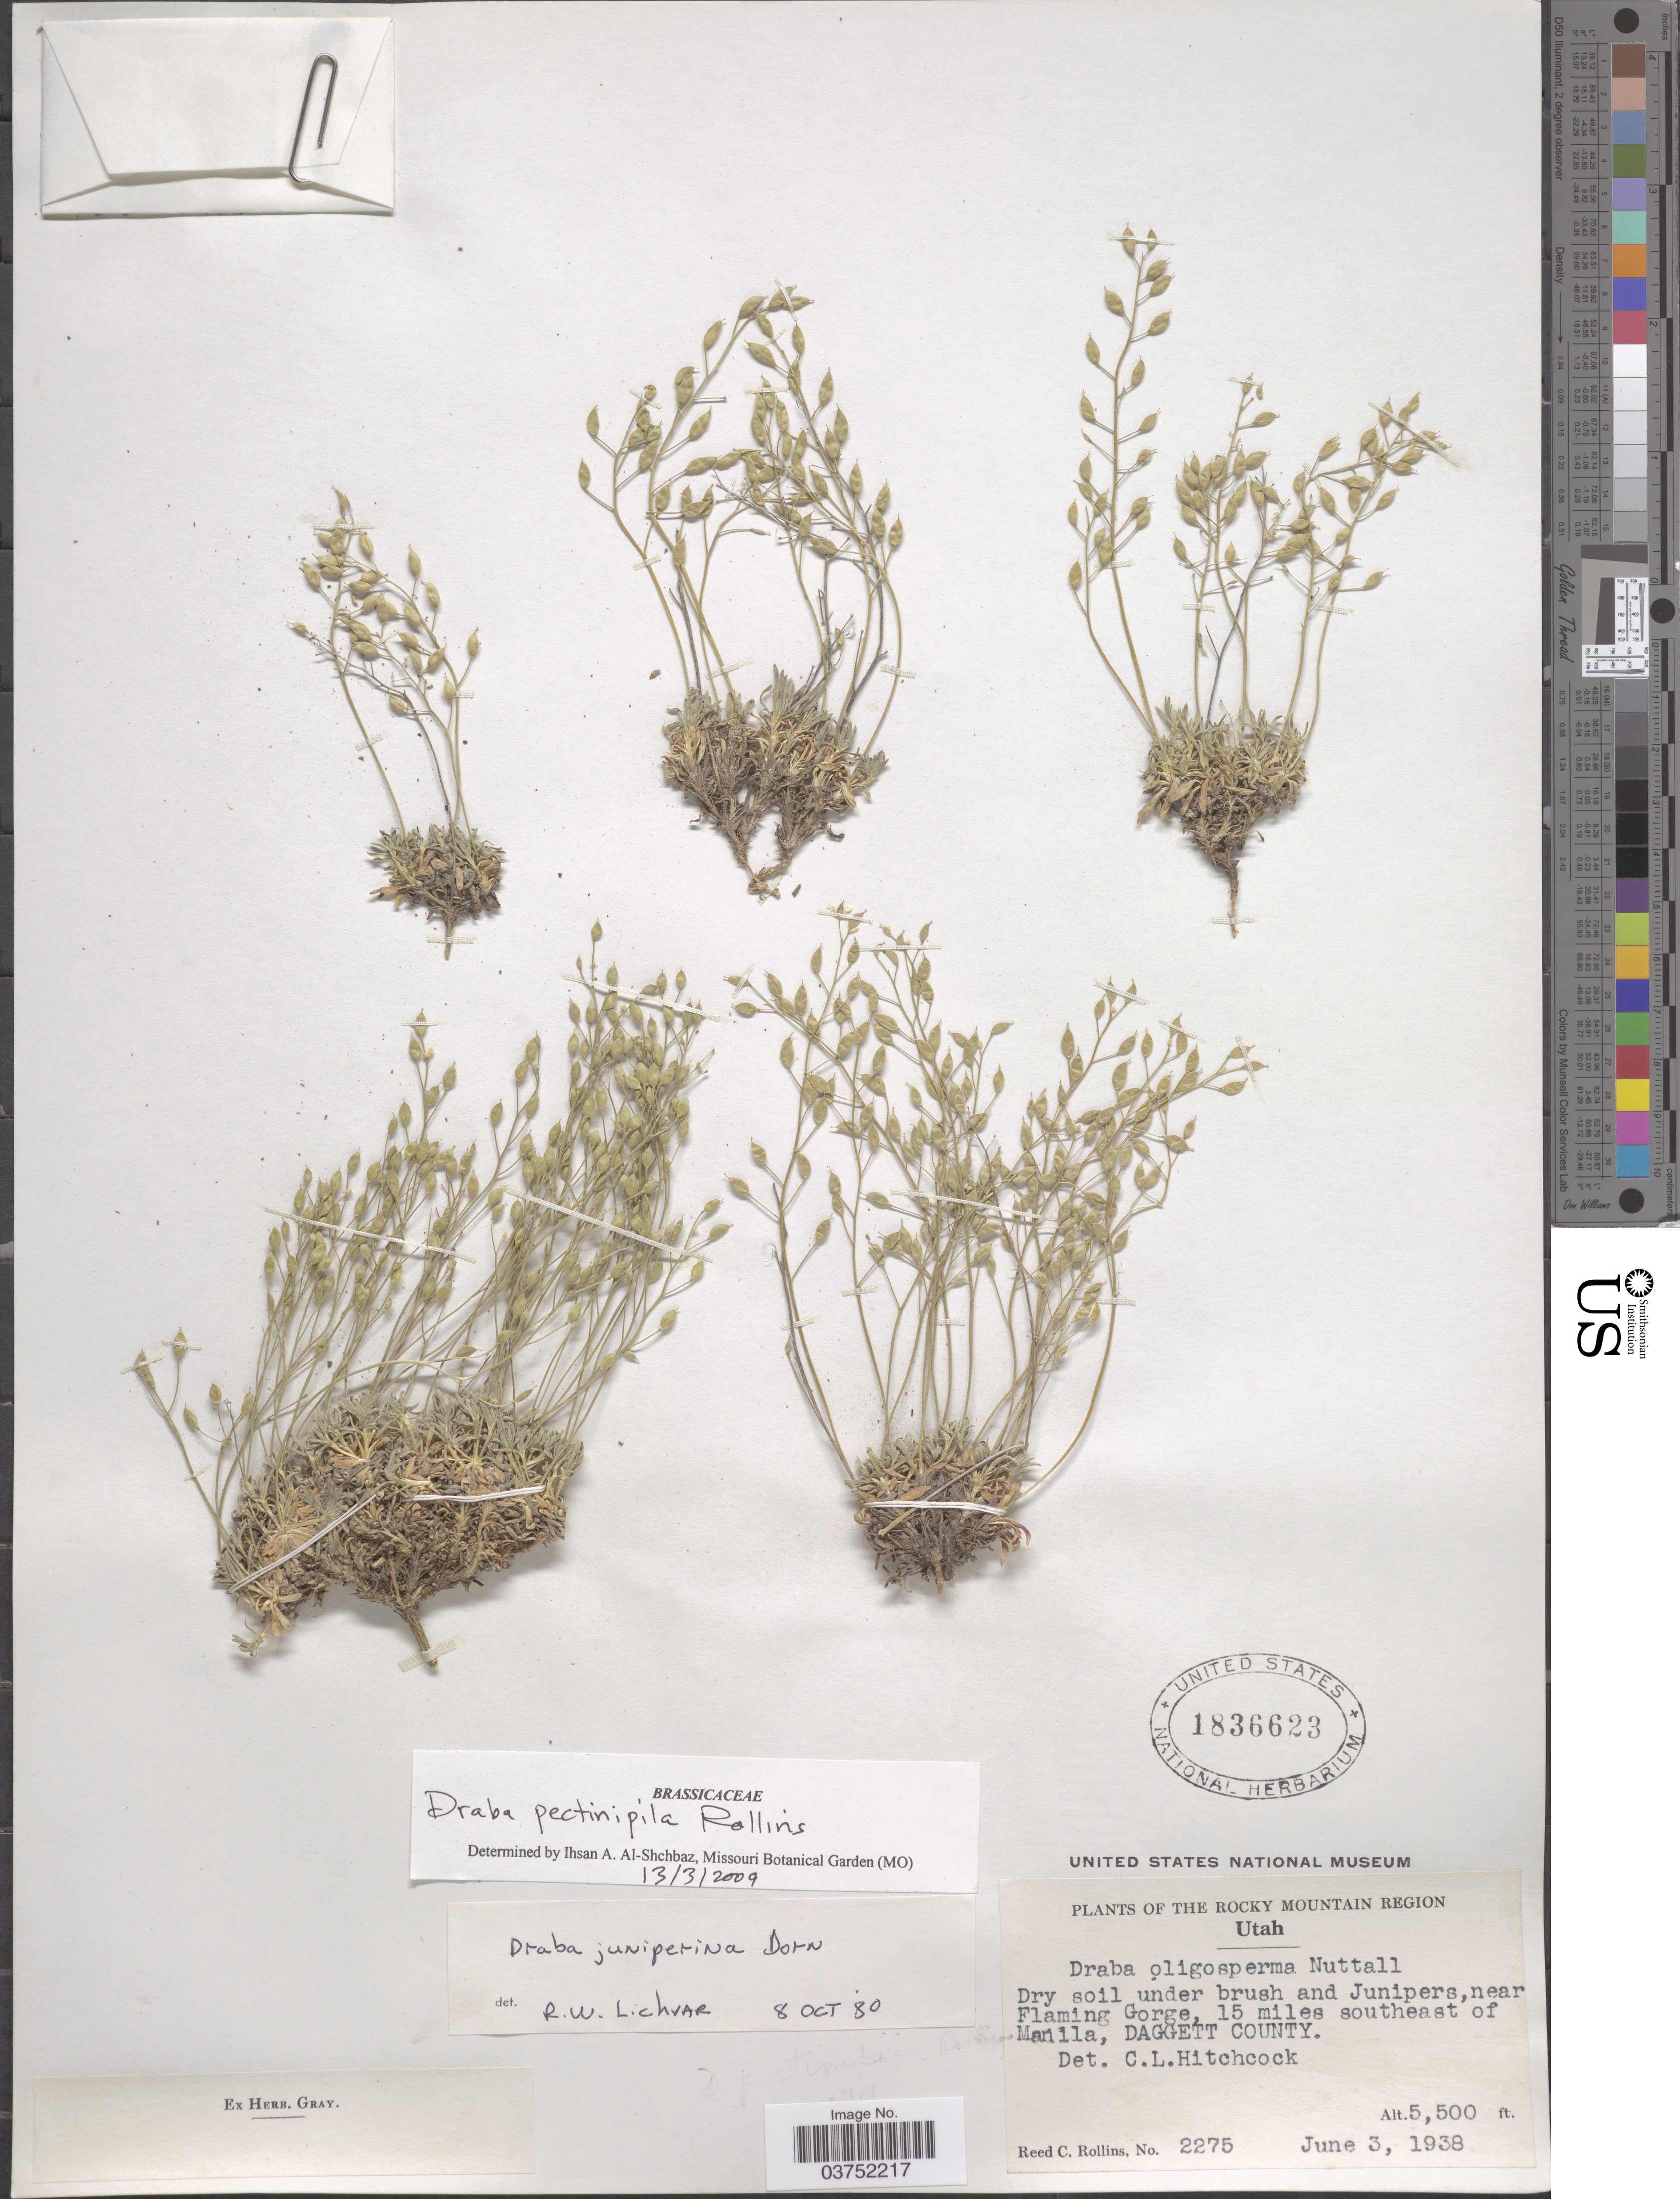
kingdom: Plantae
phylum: Tracheophyta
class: Magnoliopsida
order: Brassicales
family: Brassicaceae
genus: Draba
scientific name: Draba pectinipila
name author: Rollins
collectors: R. C. Rollins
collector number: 2275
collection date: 1938-06-03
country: United States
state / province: Utah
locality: The Rocky Mountain Region. Near Flaming Gorge, 15 miles southeast of Manila, Daggett County.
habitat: dry soil under brush and junipers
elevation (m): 1676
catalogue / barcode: US 1836623